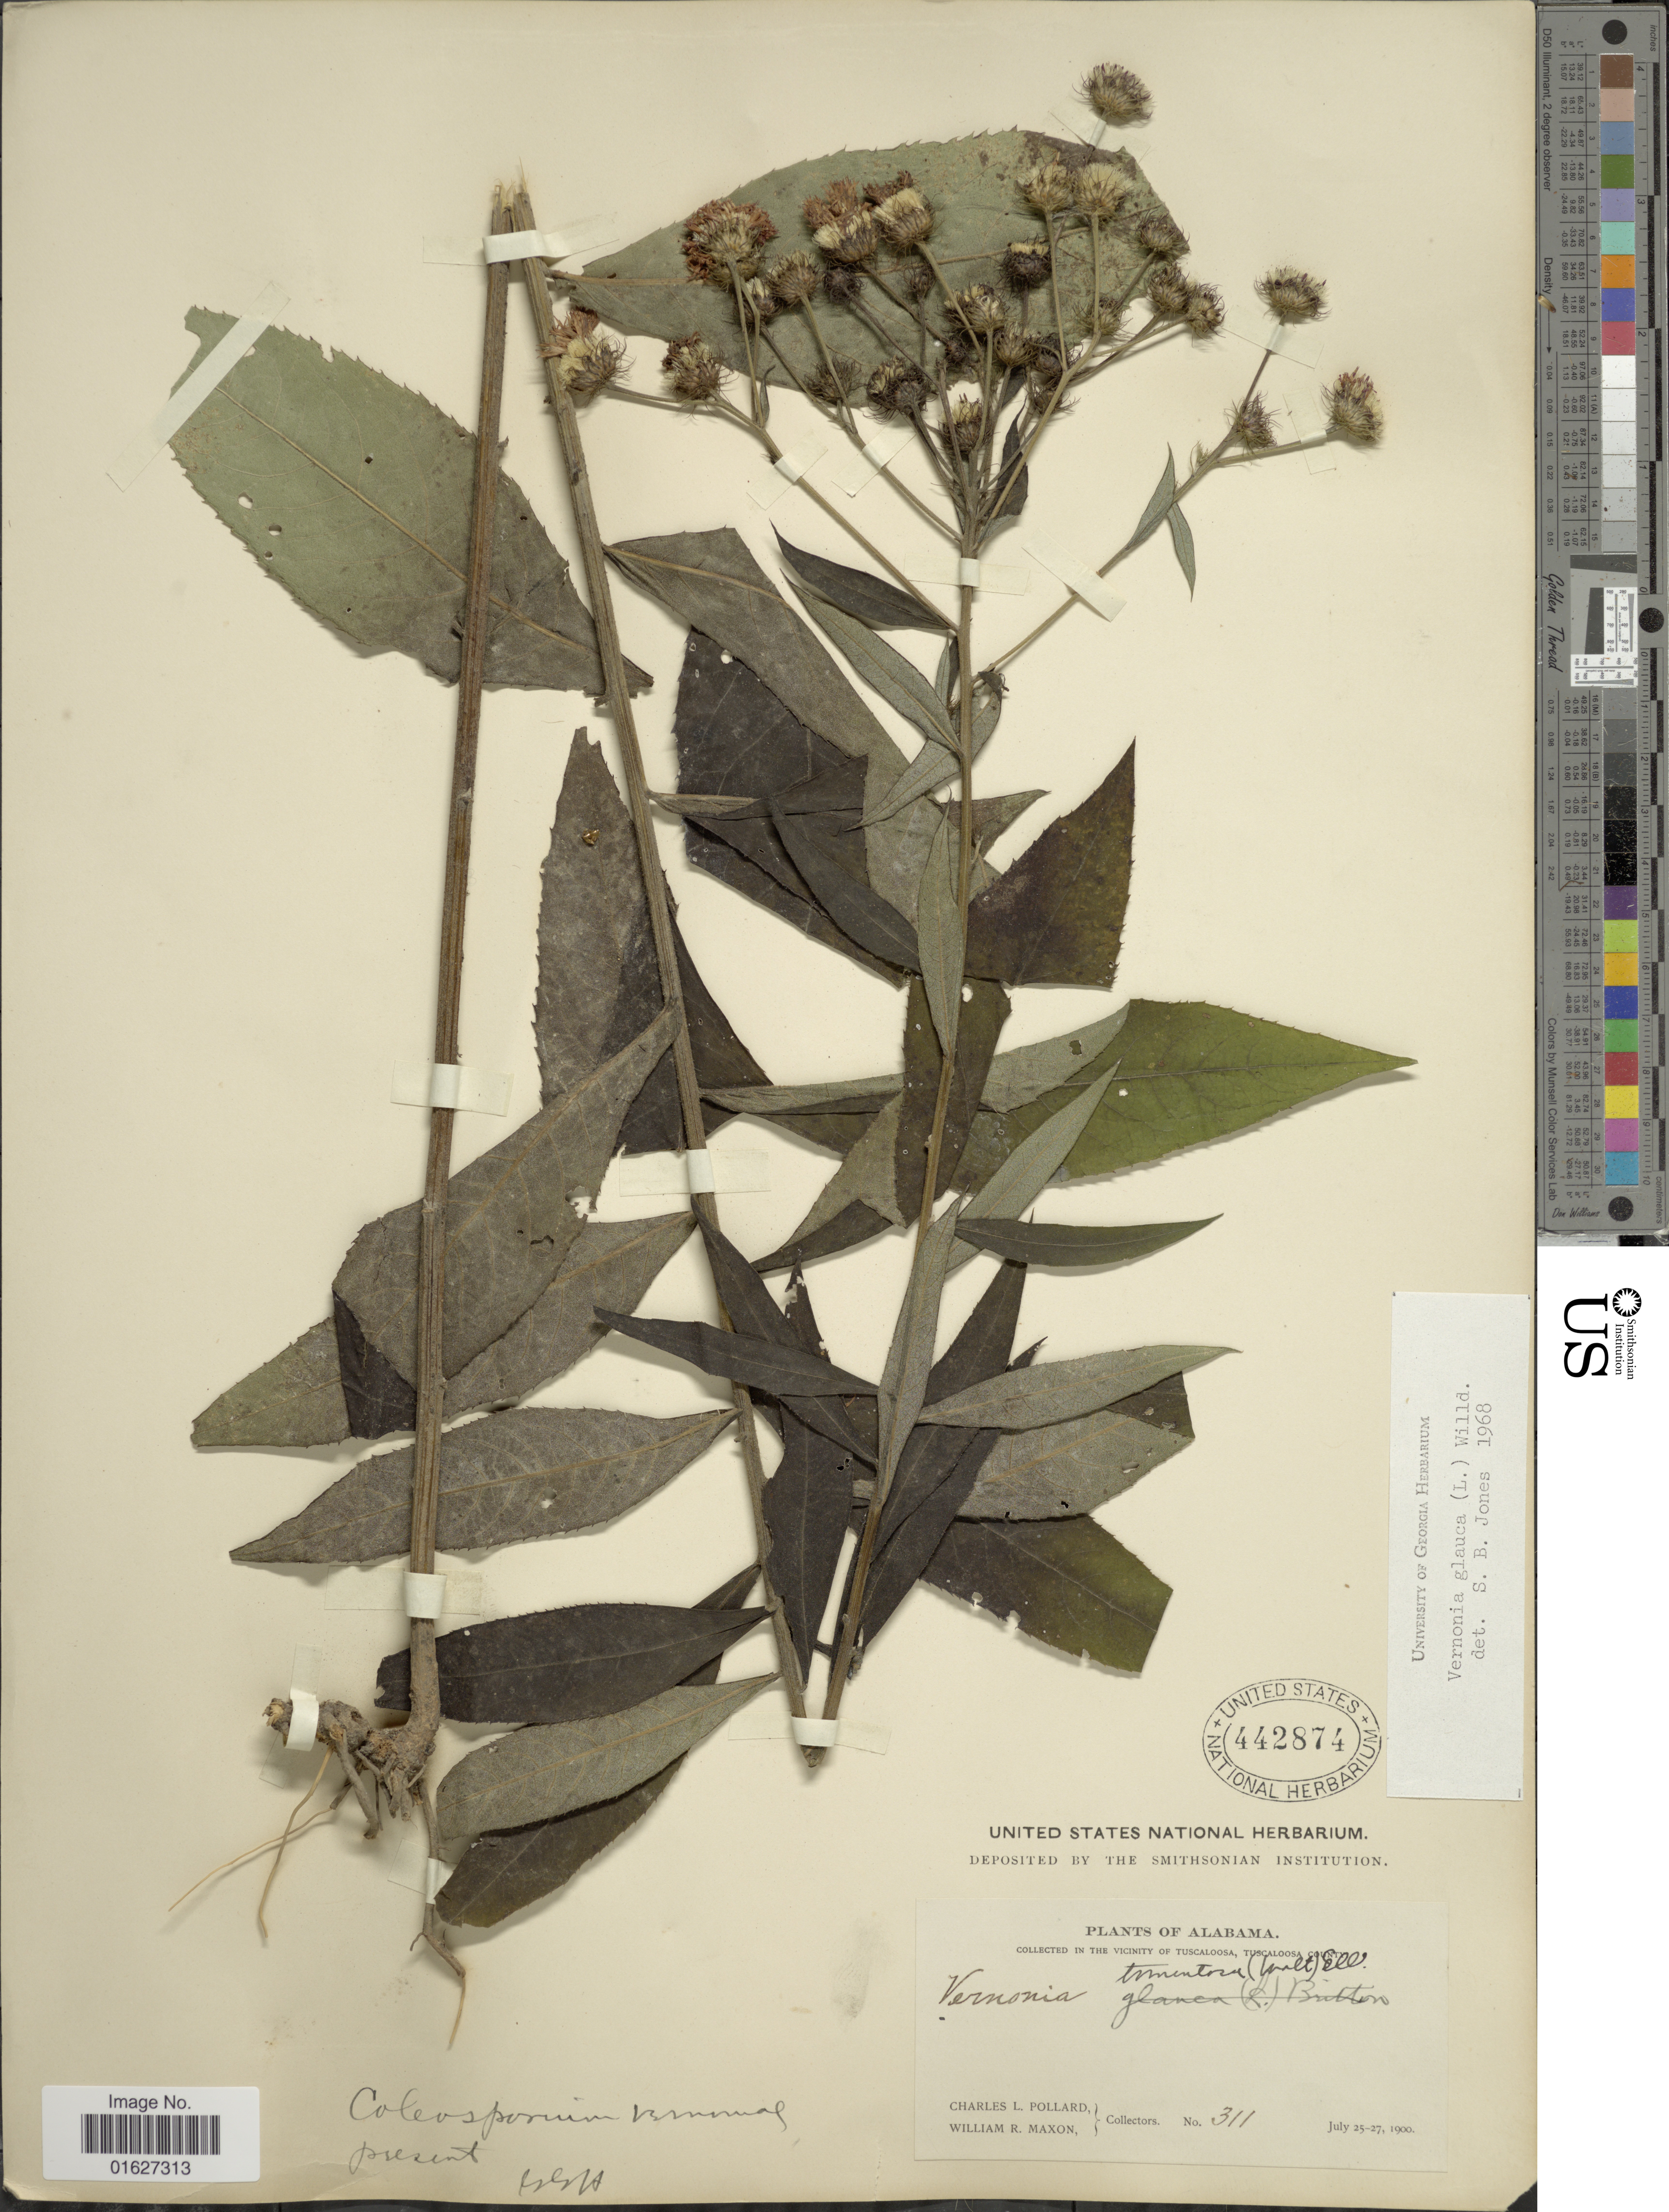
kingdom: Plantae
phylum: Tracheophyta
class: Magnoliopsida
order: Asterales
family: Asteraceae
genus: Vernonia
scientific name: Vernonia glauca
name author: (L.) Willd.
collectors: C. L. Pollard & W. R. Maxon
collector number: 311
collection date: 1900-07-25/1900-07-27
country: United States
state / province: Alabama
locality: Alabama. The vicinity of Tuscaloosa, Tuscaloosa County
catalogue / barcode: US 442874